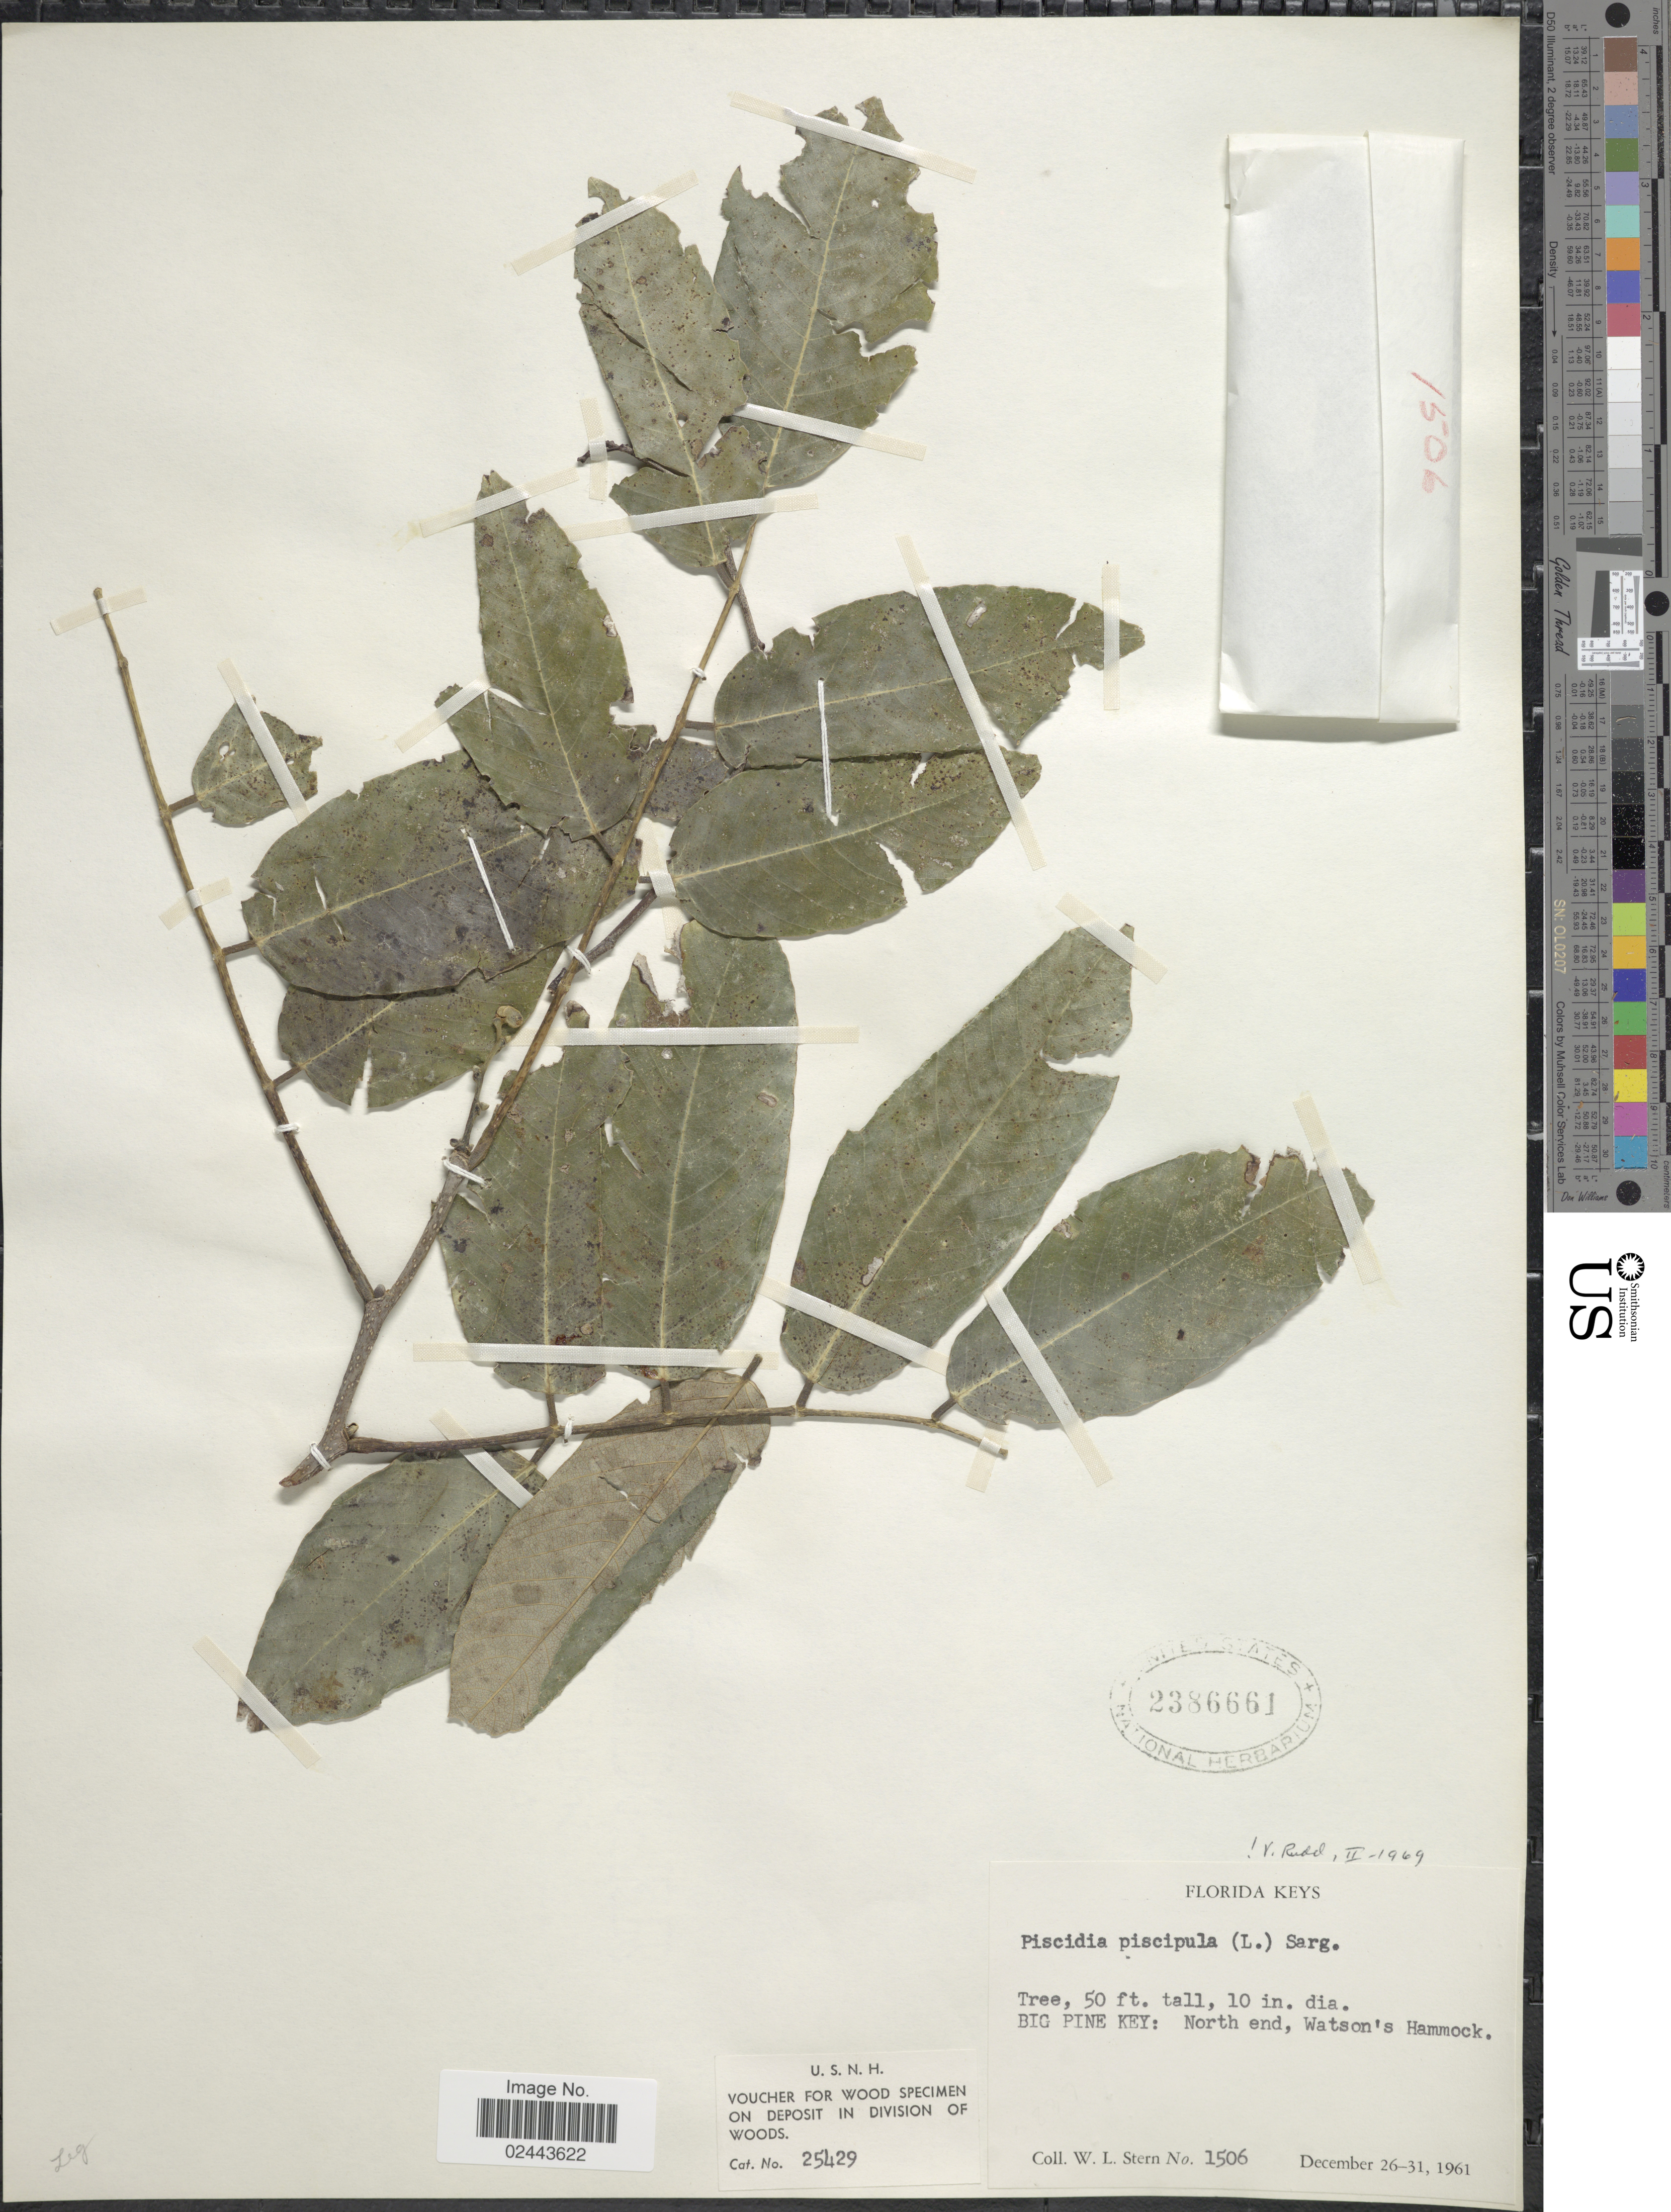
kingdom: Plantae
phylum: Tracheophyta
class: Magnoliopsida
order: Fabales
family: Fabaceae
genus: Piscidia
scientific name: Piscidia piscipula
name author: (L.) Sarg.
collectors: W. L. Stern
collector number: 1506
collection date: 1961-12-26/1961-12-31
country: United States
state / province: Florida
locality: Florida Keys, Big Pine Key: north end, Watson's Hammock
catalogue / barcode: US 2386661